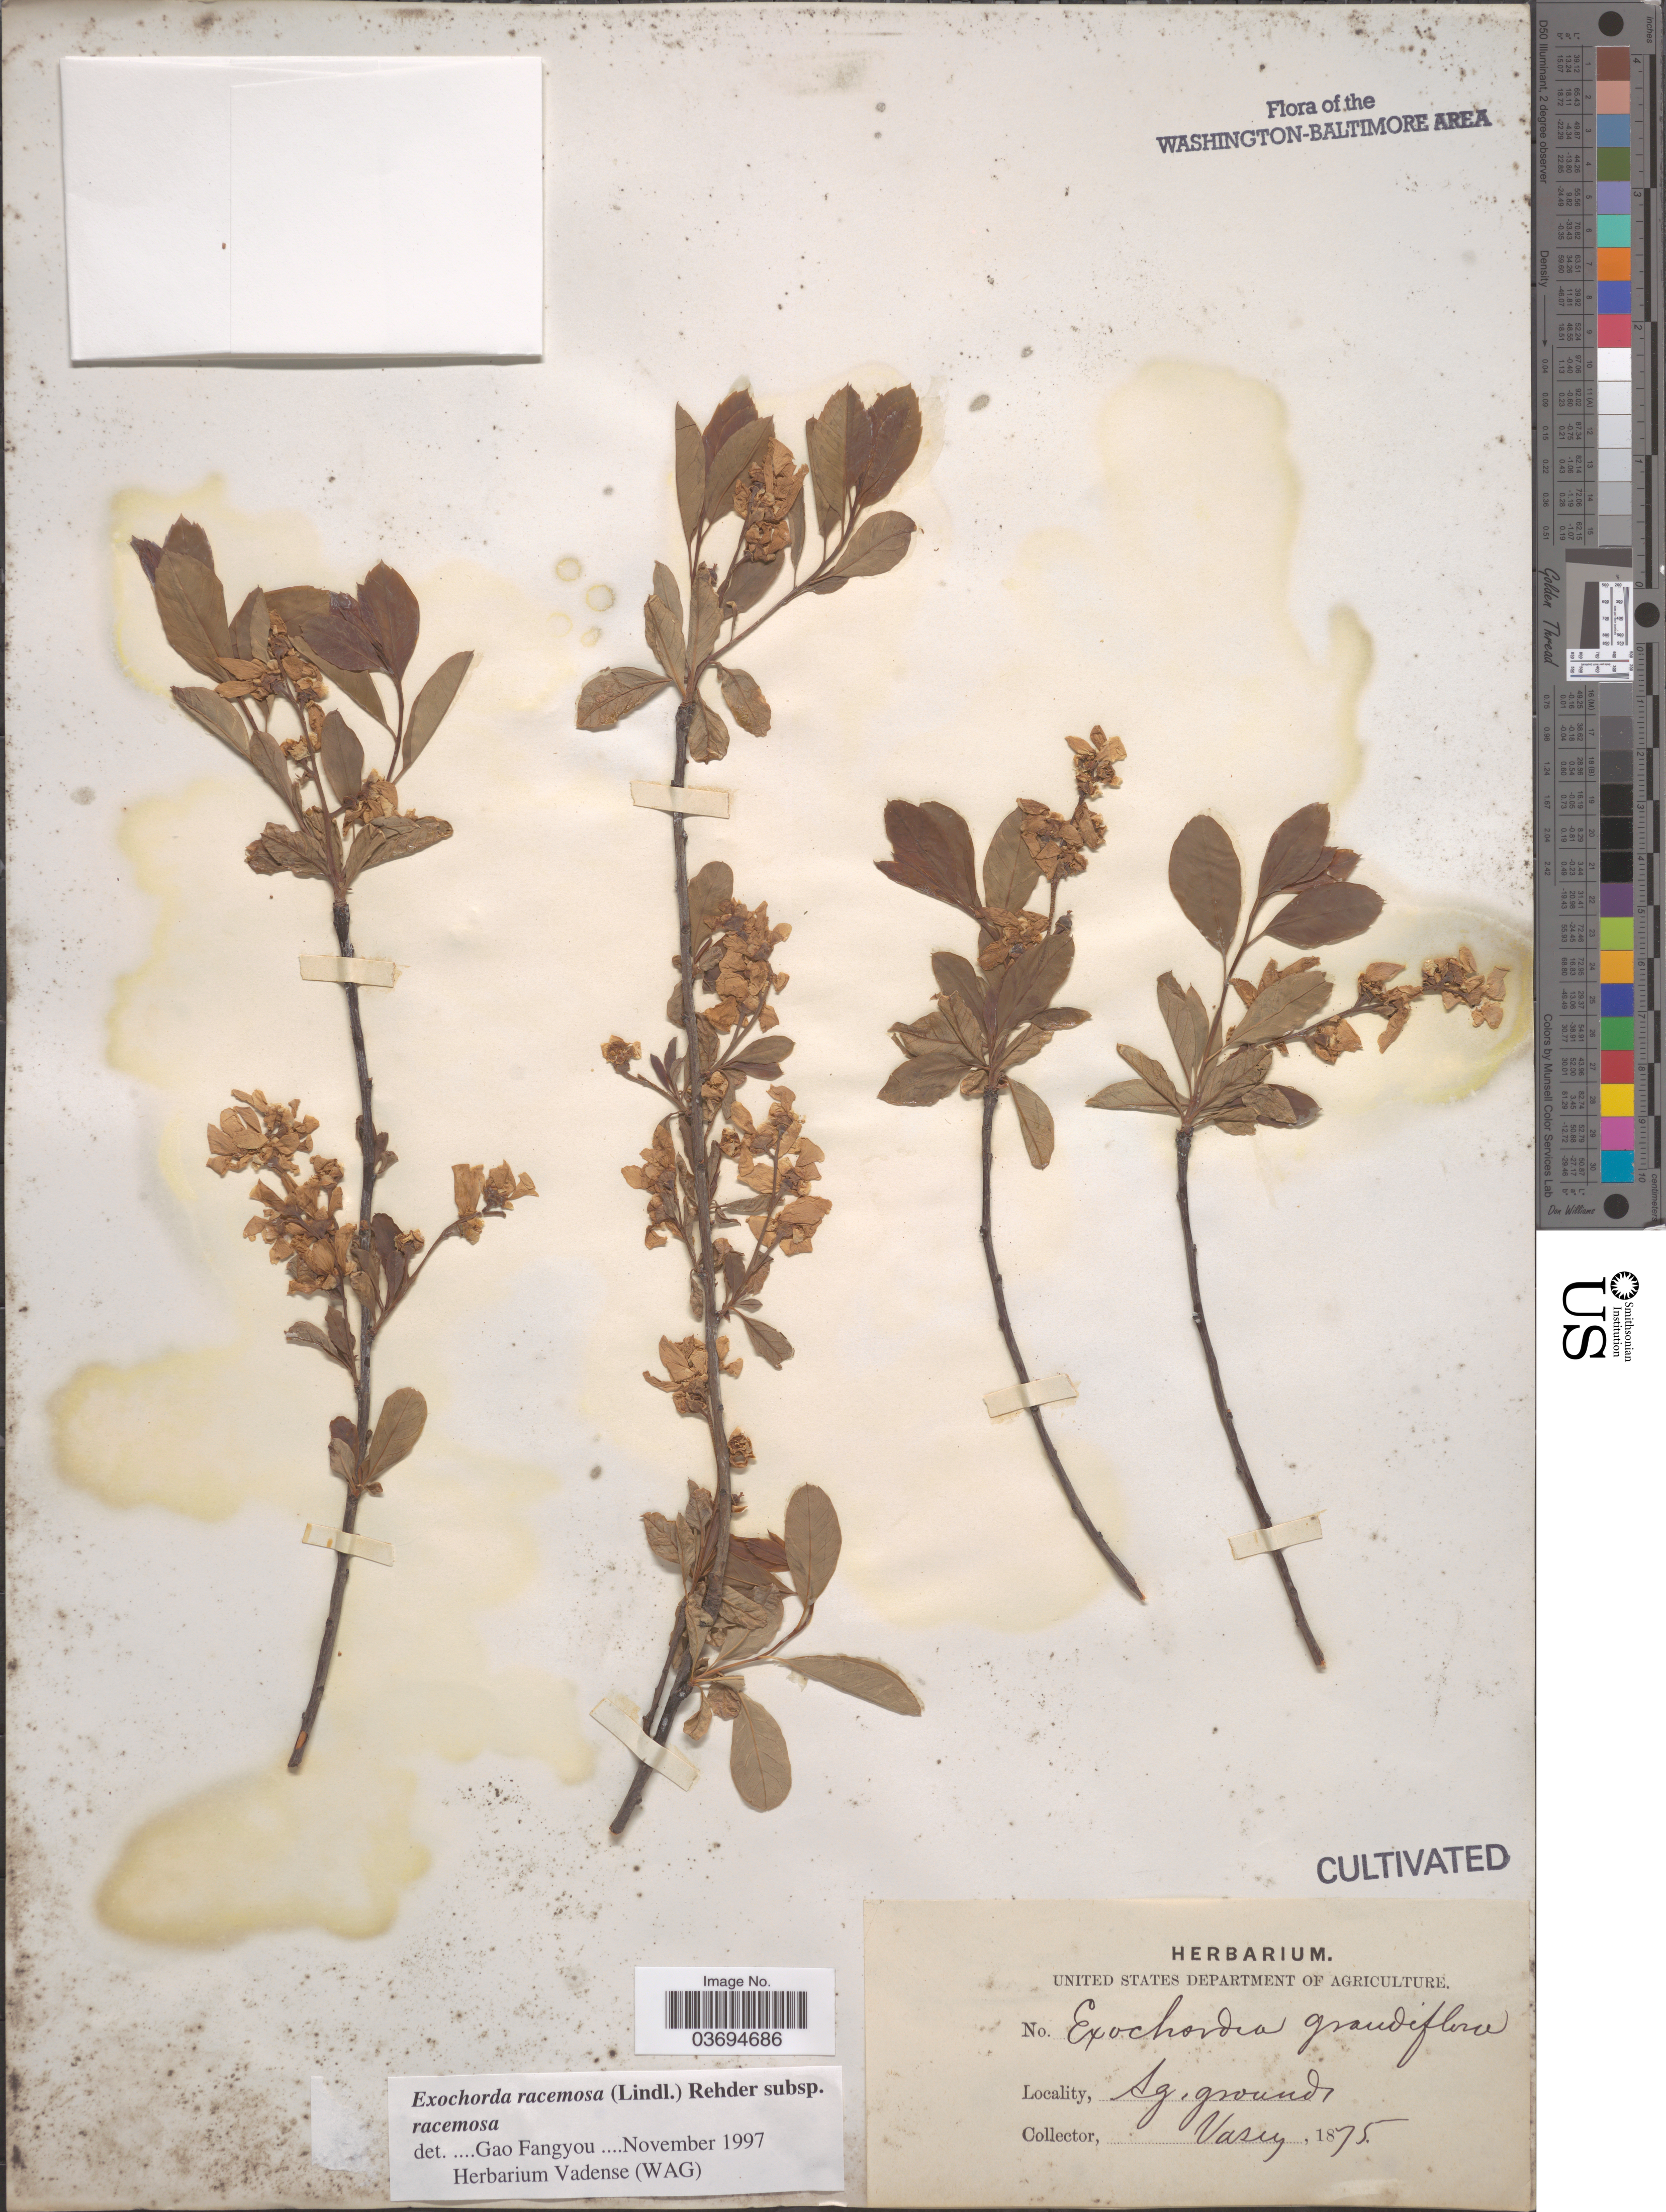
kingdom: Plantae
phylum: Tracheophyta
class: Magnoliopsida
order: Rosales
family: Rosaceae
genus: Exochorda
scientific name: Exochorda racemosa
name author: (Fortune ex Lindl.) Rehder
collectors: Vasey, --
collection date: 1875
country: United States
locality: Ag. grounds.